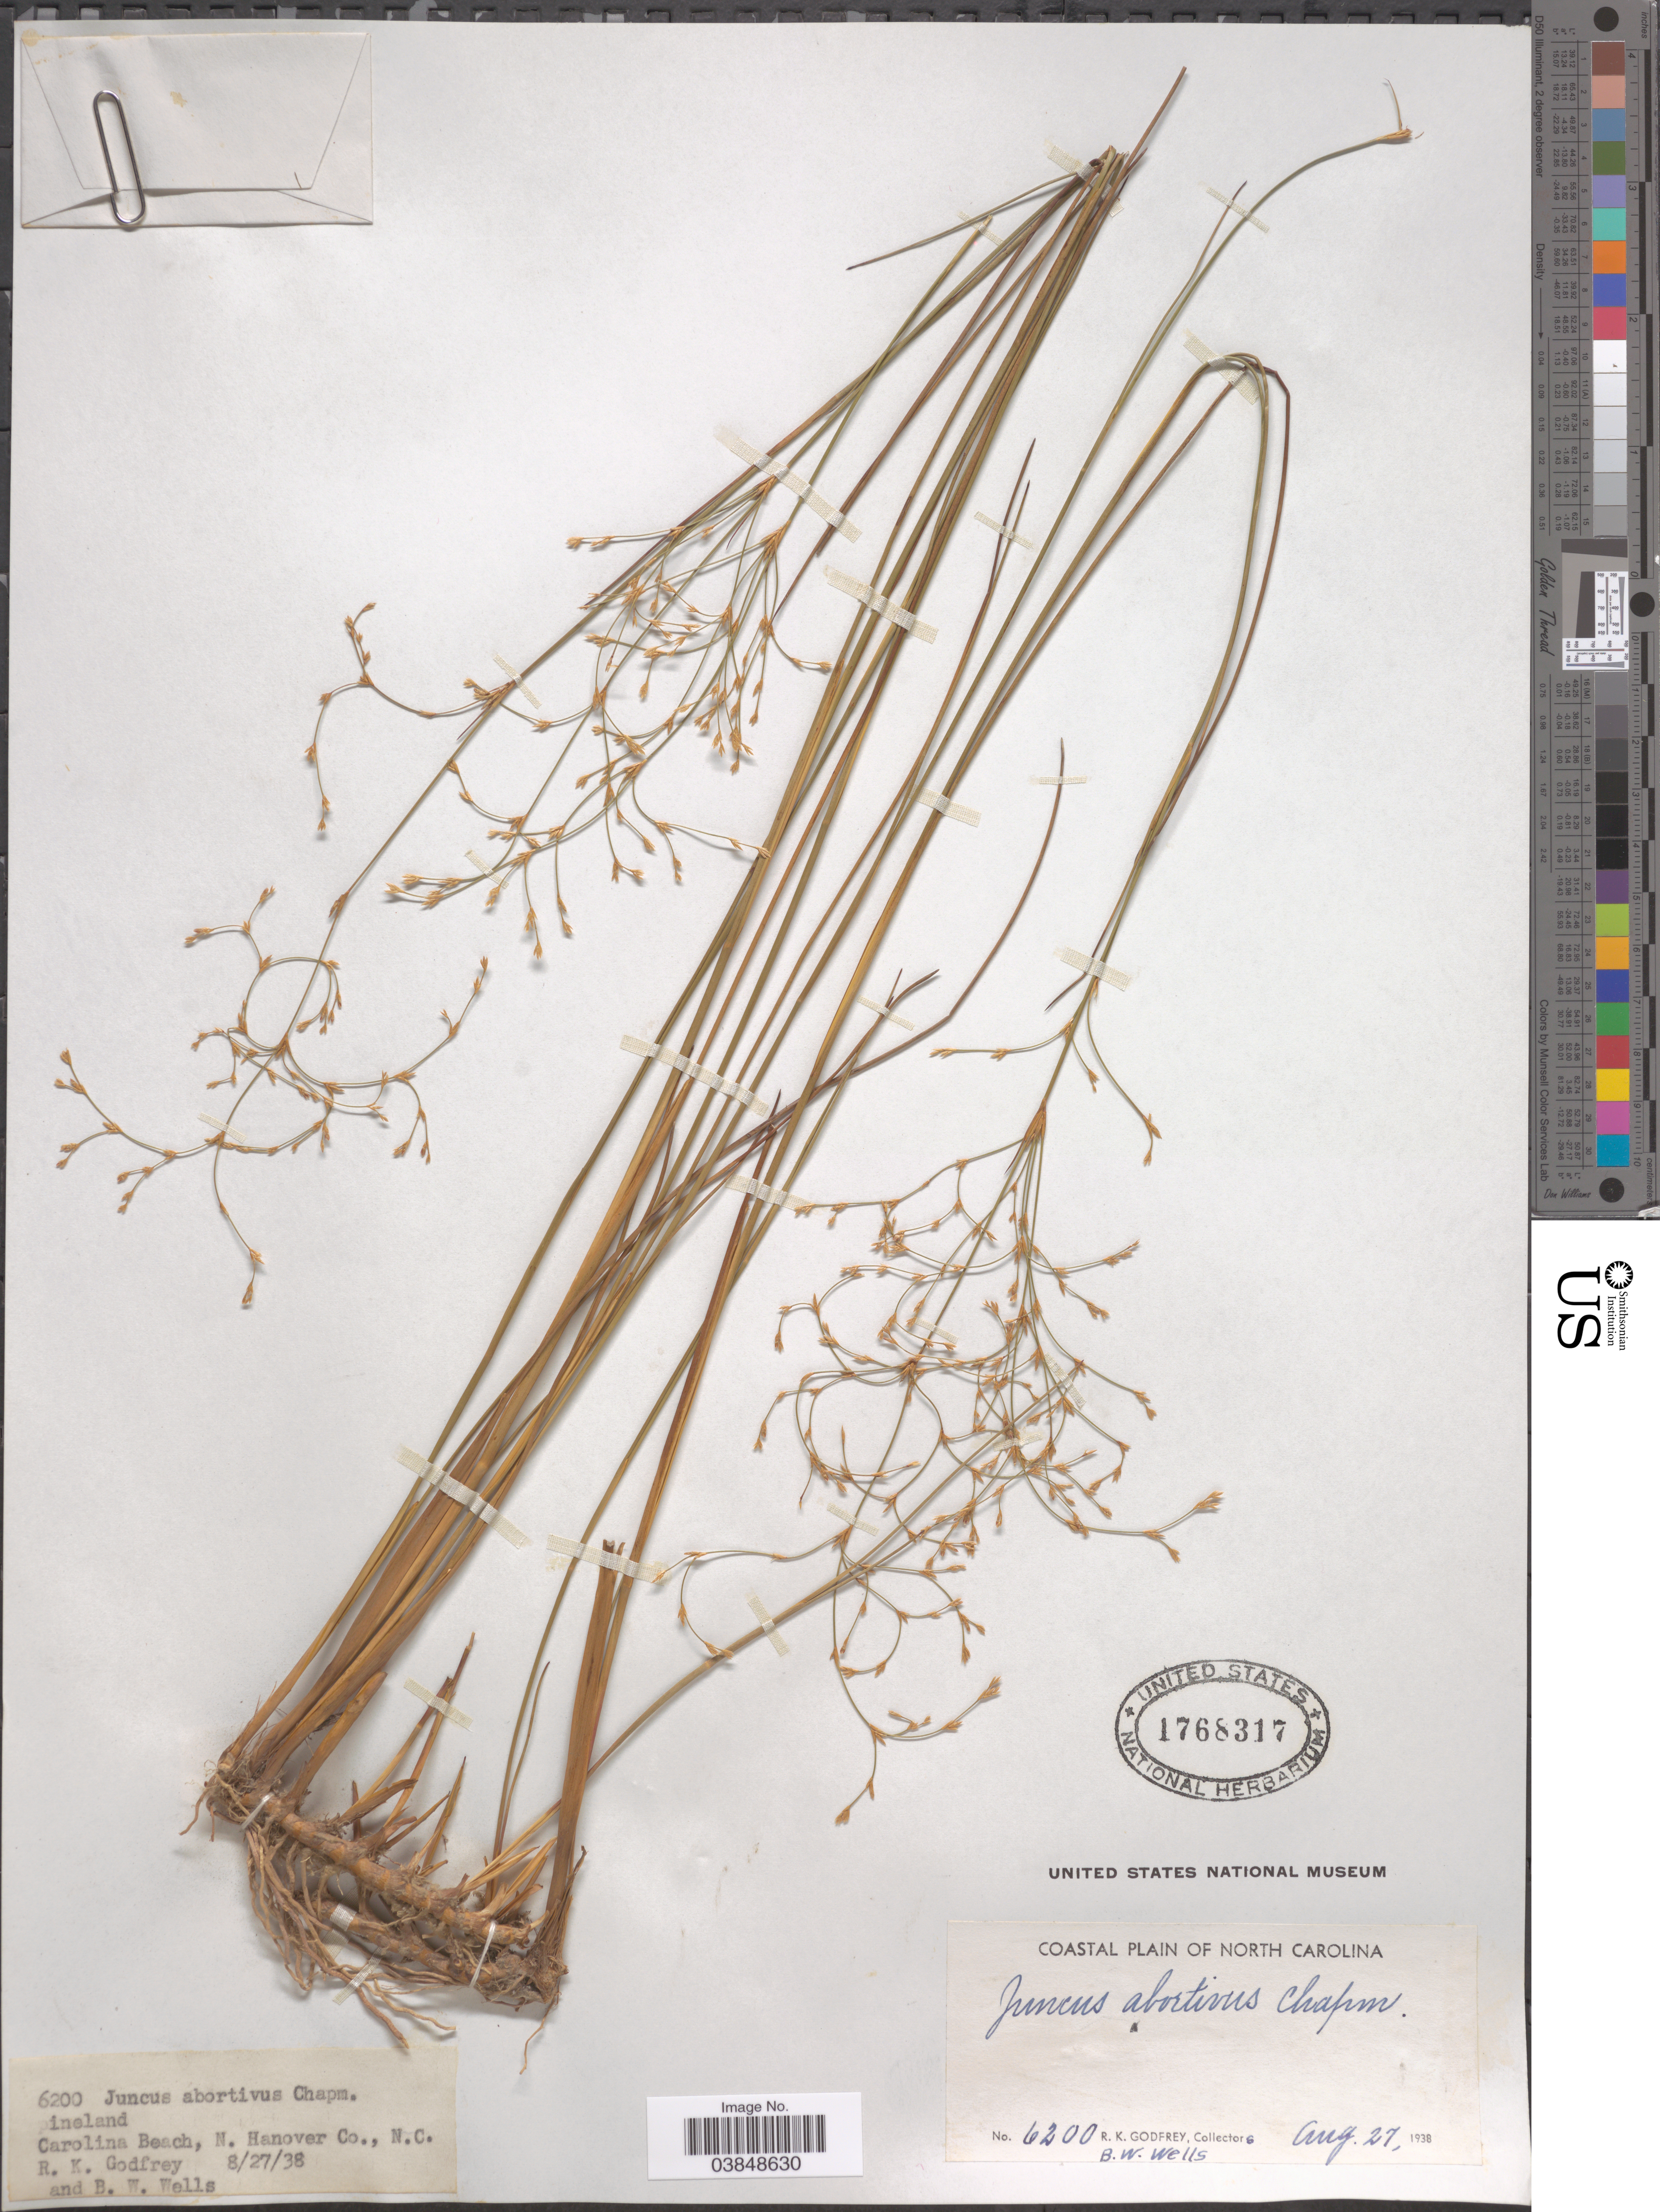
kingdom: Plantae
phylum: Tracheophyta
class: Liliopsida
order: Poales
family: Juncaceae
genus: Juncus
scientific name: Juncus abortivus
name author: Chapm.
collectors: R. K. Godfrey & B. Wells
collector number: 6200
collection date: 1938-08-27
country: United States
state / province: North Carolina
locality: Coastal Plains of North Carolina. Carolina Beach, N. Hanover Co.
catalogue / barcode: US 1768317